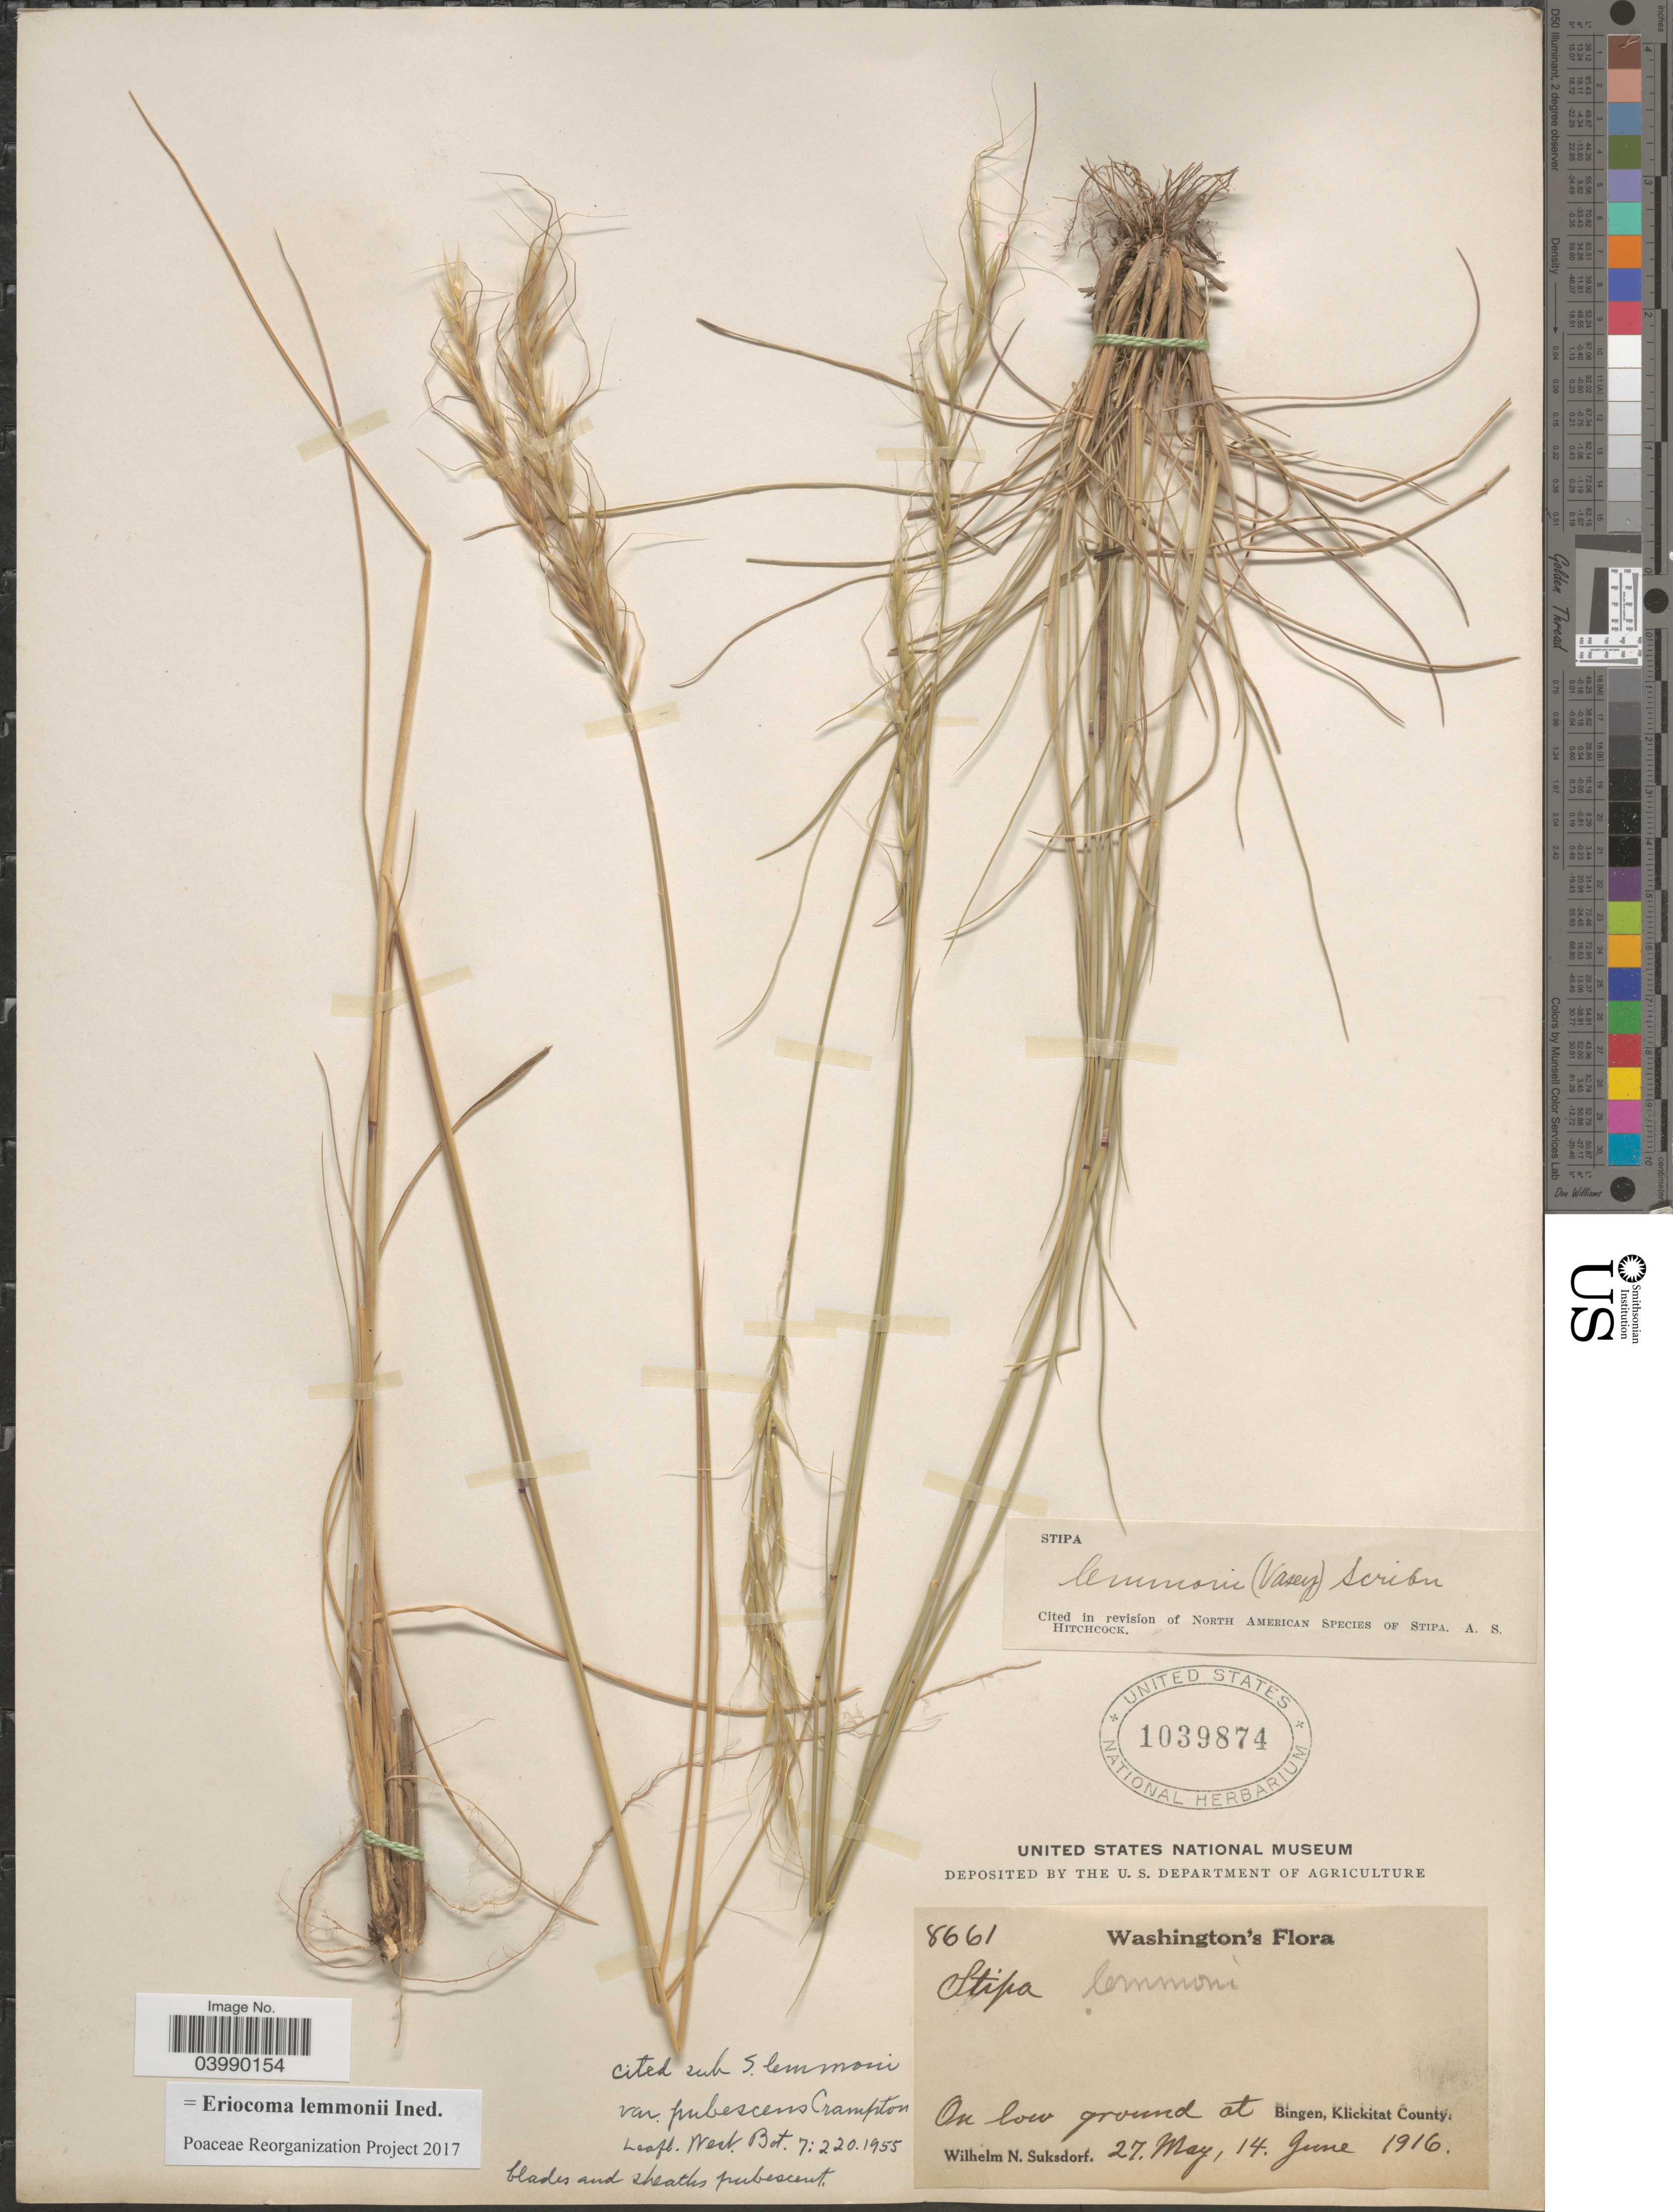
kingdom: Plantae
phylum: Tracheophyta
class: Liliopsida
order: Poales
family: Poaceae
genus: Eriocoma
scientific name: Eriocoma lemmonii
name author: (Vasey) Romasch.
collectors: W. N. Suksdorf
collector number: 8661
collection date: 1916-05-27/1916-06-14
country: United States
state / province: Washington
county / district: Klickitat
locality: On low ground at Bingen, Klickitat County.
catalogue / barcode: US 1039874